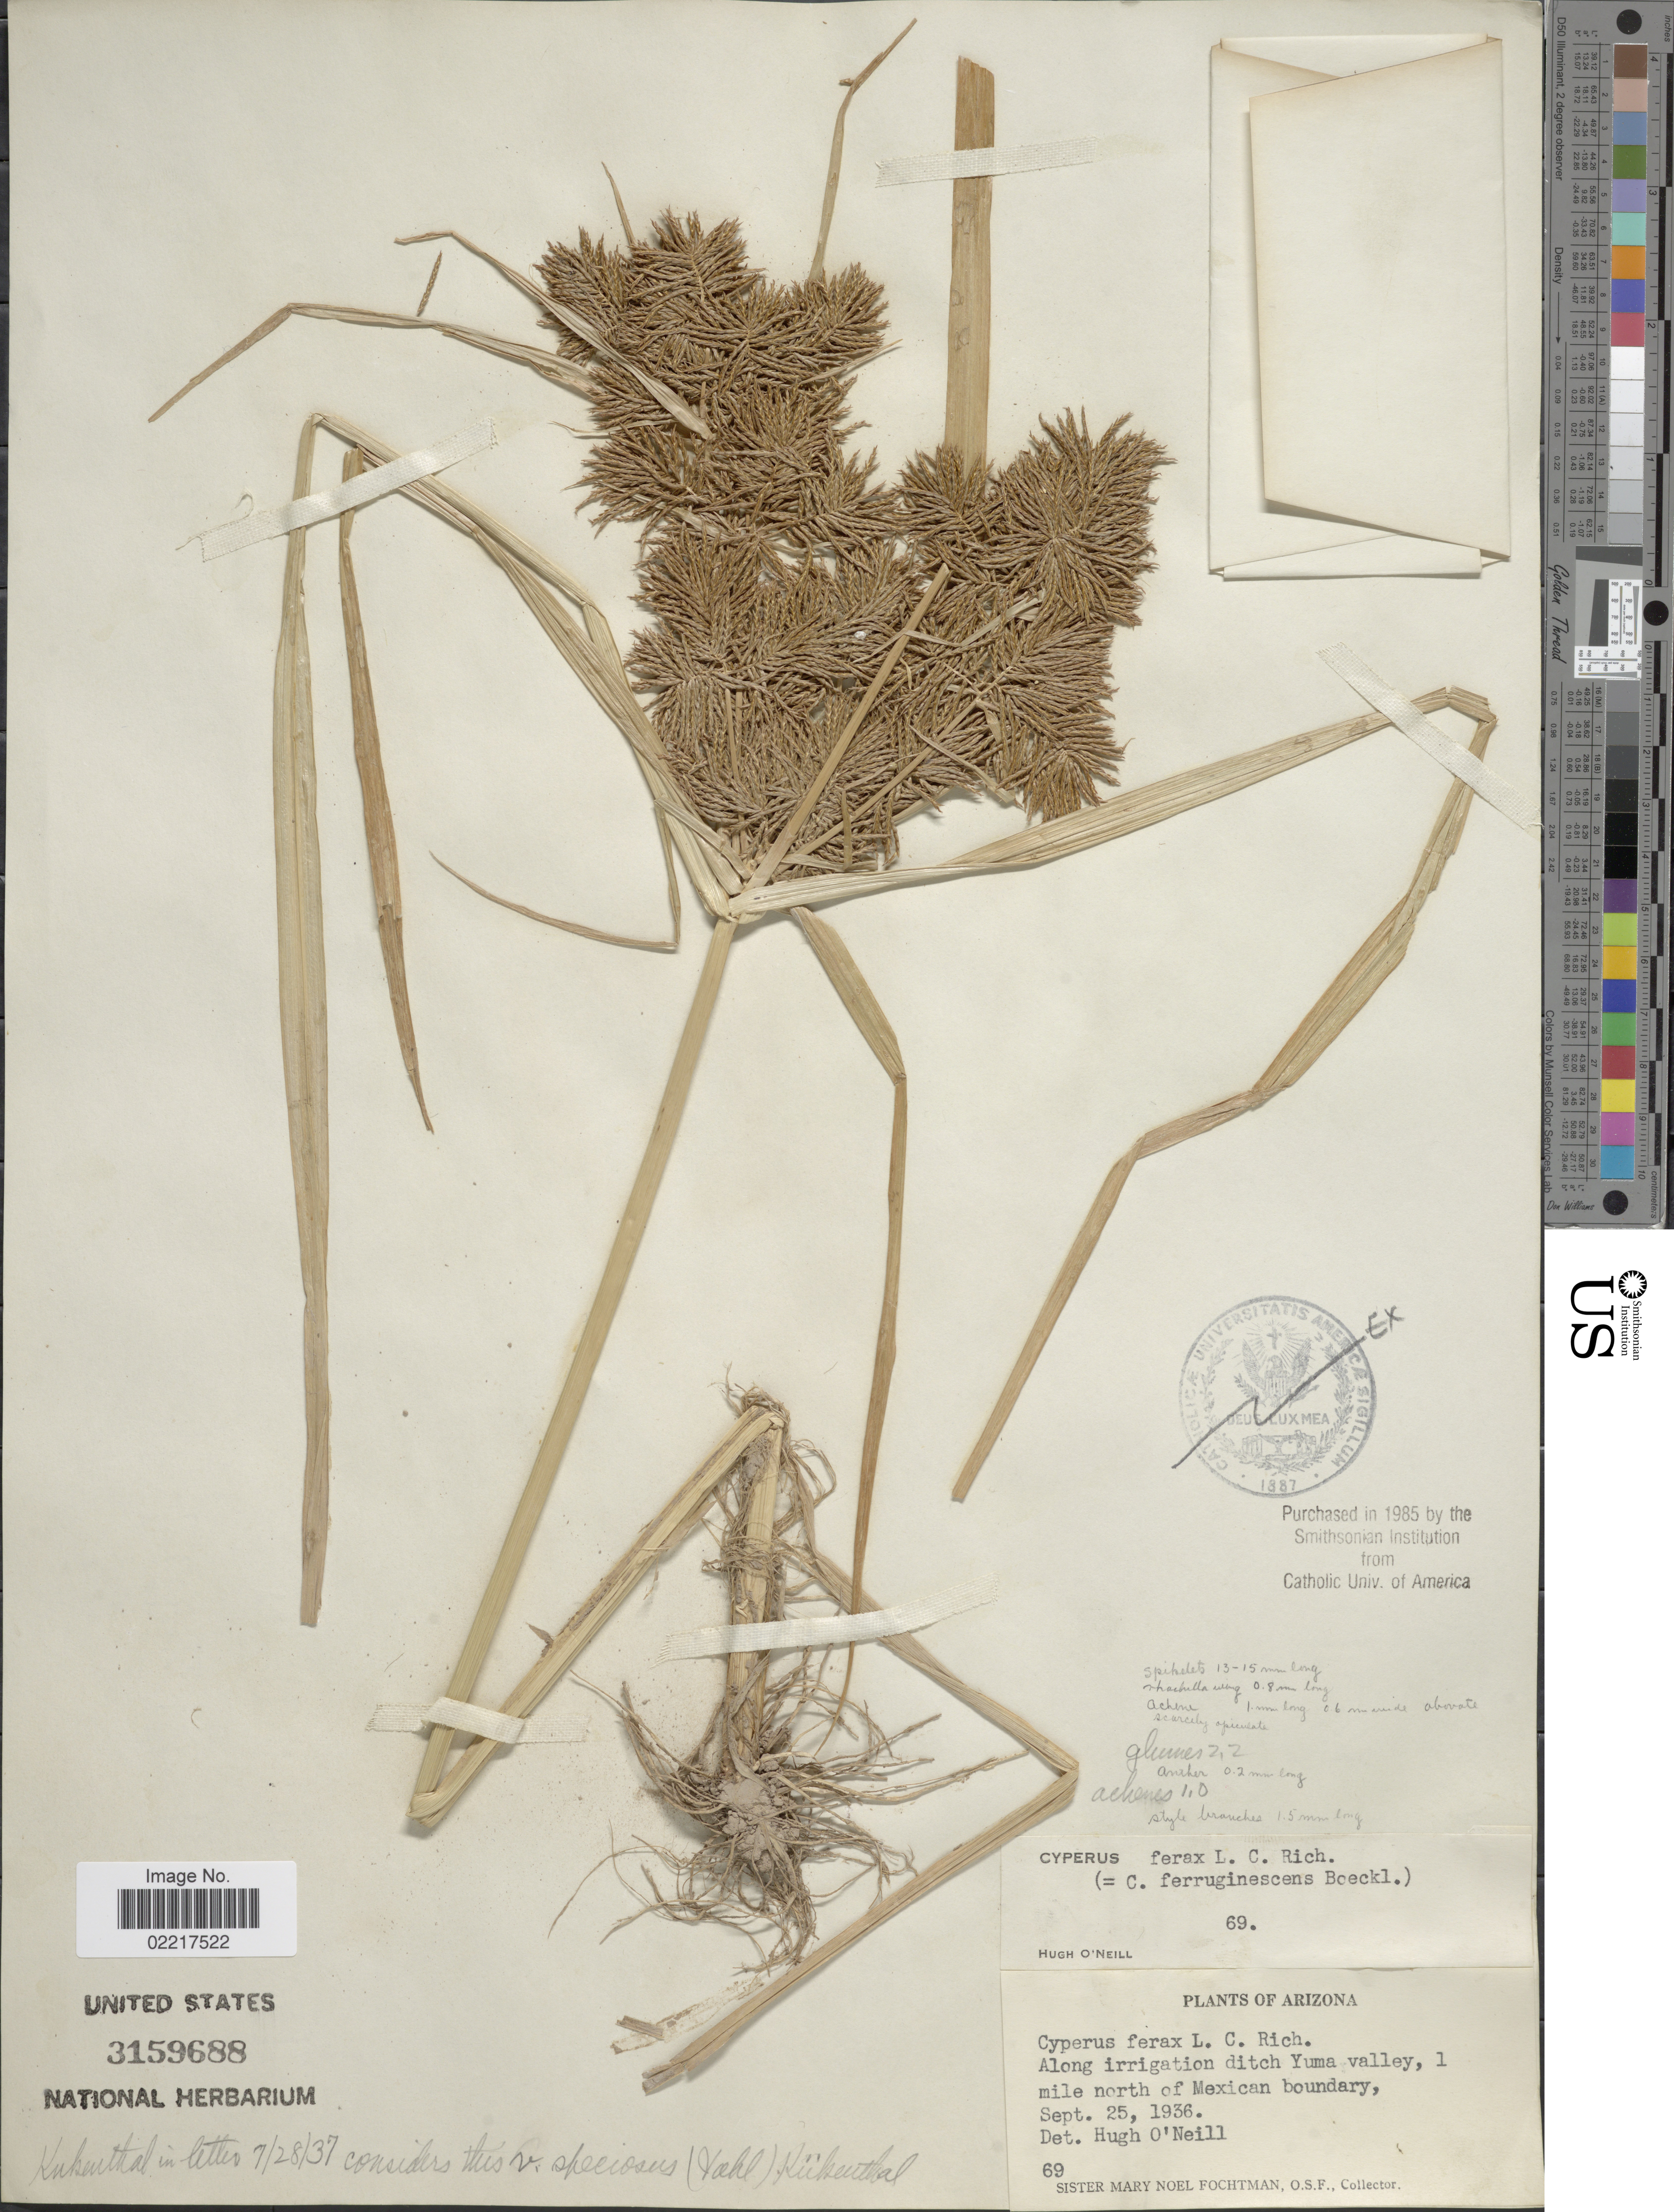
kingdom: Plantae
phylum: Tracheophyta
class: Liliopsida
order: Poales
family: Cyperaceae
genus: Cyperus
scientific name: Cyperus odoratus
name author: L.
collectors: M. N. Fochtman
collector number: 69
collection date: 1936-09-25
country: United States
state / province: Arizona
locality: Along irrigation ditch Yuma valley, 1 mile north of Mexican boundary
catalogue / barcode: US 3159688